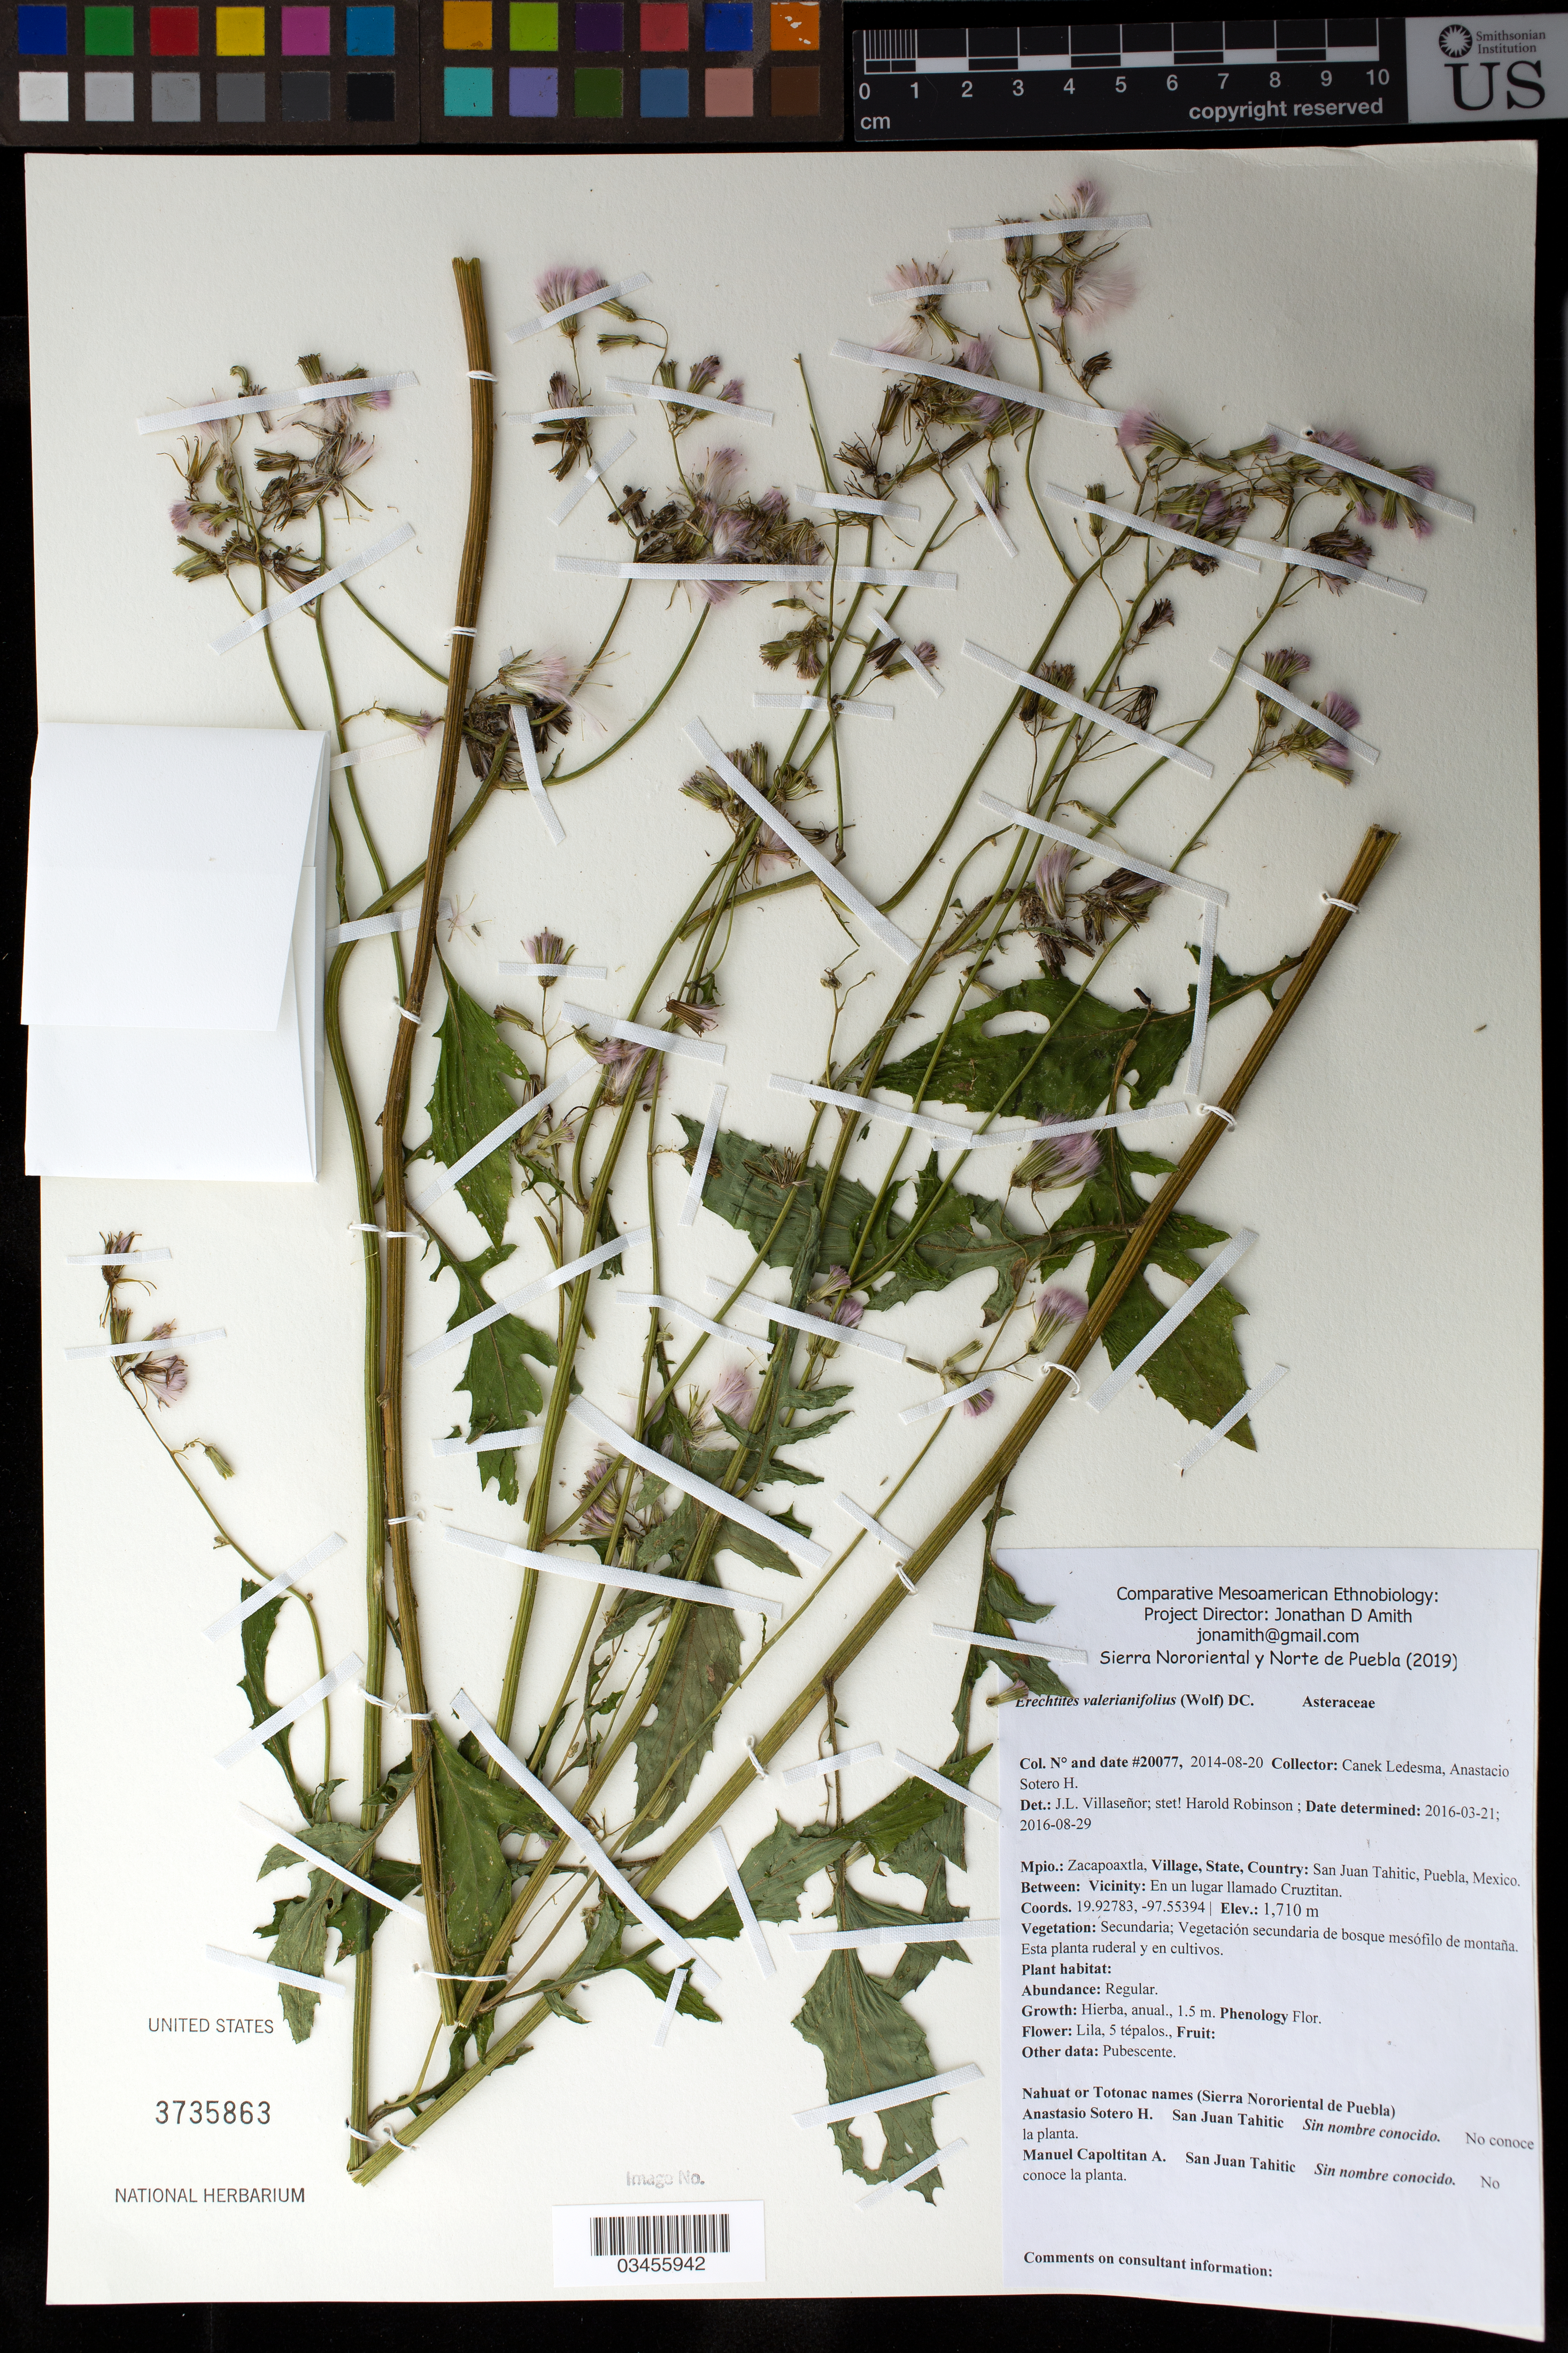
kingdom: Plantae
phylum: Tracheophyta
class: Magnoliopsida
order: Asterales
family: Asteraceae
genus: Erechtites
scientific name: Erechtites valerianifolius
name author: (Link ex Spreng.) DC.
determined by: Robinson, Harold E., (US)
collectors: Canek Ledesma C.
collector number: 20077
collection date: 2014-08-20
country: México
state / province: Puebla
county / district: Zacapoaxtla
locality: PUEBLO: San Juan Tahitic; LOCALIDAD EXACTA: Place named Cruztitan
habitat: Vegetacin secundaria de bosque mesófilo de montaña. Esta planta ruderal y en cultivos.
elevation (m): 1710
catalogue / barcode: US 3735863